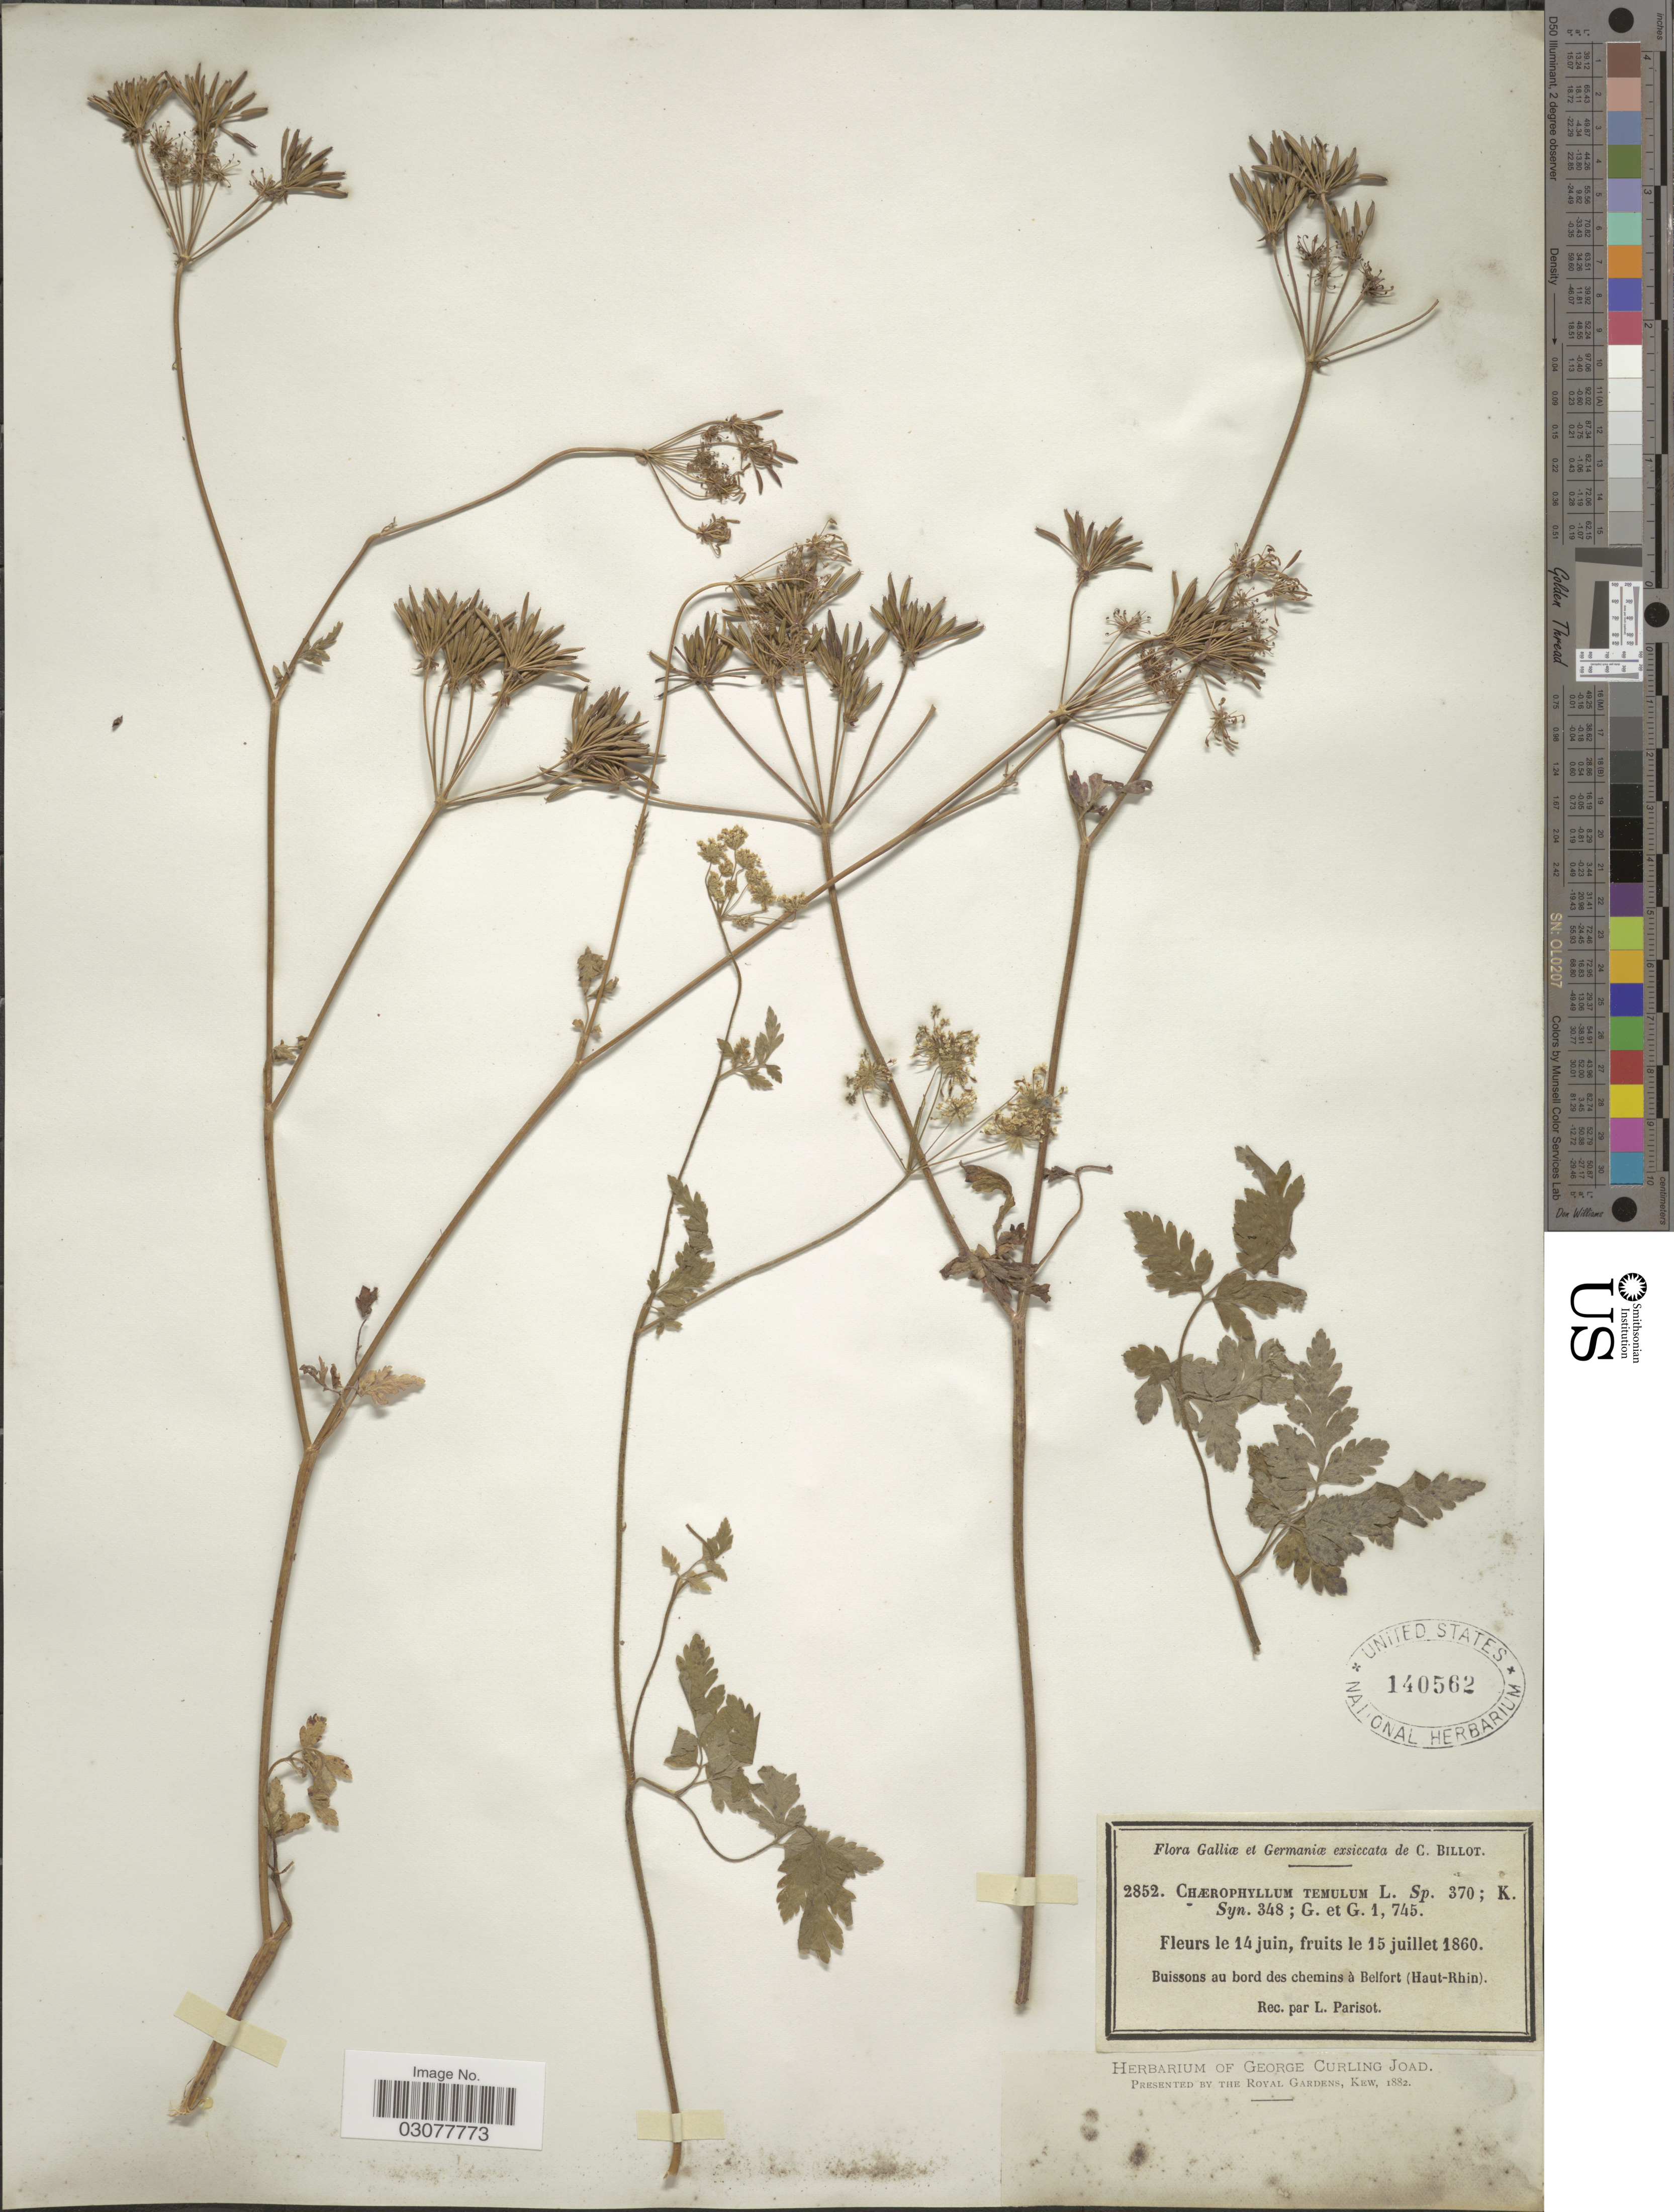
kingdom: Plantae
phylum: Tracheophyta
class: Magnoliopsida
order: Apiales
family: Apiaceae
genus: Chaerophyllum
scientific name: Chaerophyllum temulum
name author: L.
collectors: L. Parisot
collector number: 2852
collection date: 1860-06-14/1860-07-15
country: France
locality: Galliæ et Germaniæ, Buissons au bord des chemins à Belfort (Haut-Rhin).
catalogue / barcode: US 140562